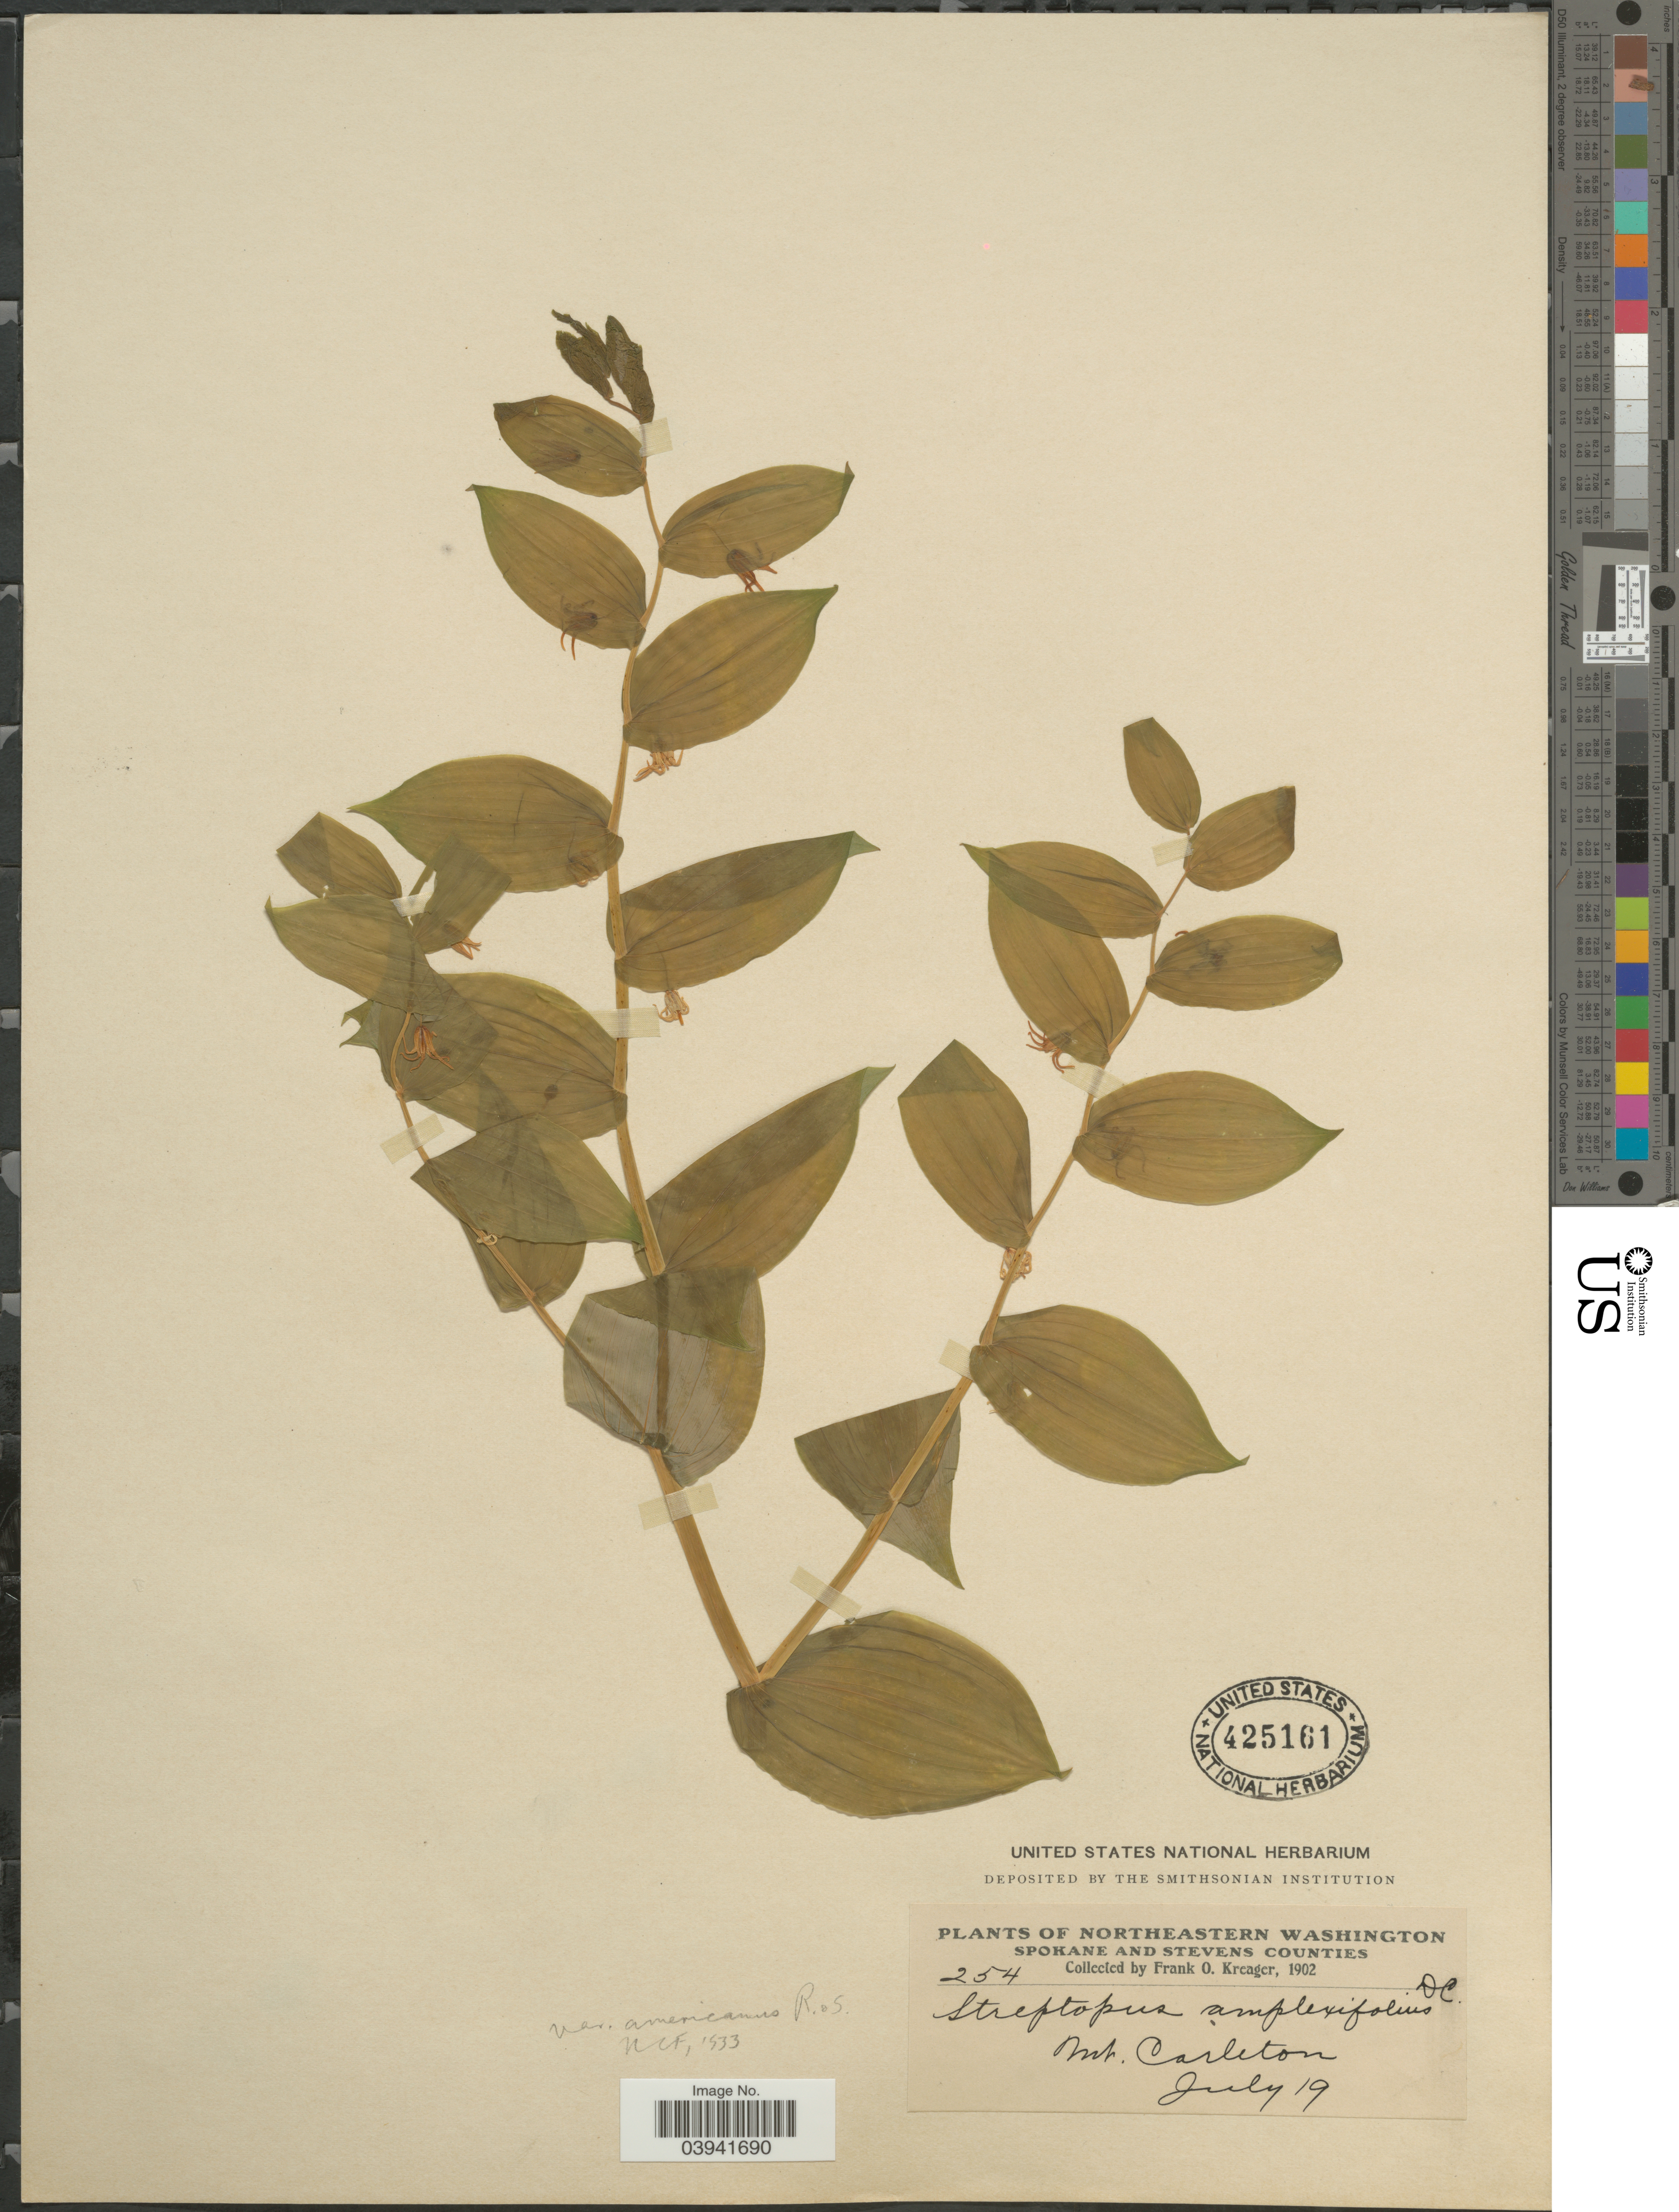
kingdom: Plantae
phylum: Tracheophyta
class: Liliopsida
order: Liliales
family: Liliaceae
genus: Streptopus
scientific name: Streptopus amplexifolius var. americanus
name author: Schult. & Schult. f.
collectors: F. Kreager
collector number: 254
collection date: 1902-07-19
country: United States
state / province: Washington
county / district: Spokane / Stevens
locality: Northeastern Washington. Spokane and Stevens Counties. Mt. Carleton.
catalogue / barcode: US 425161